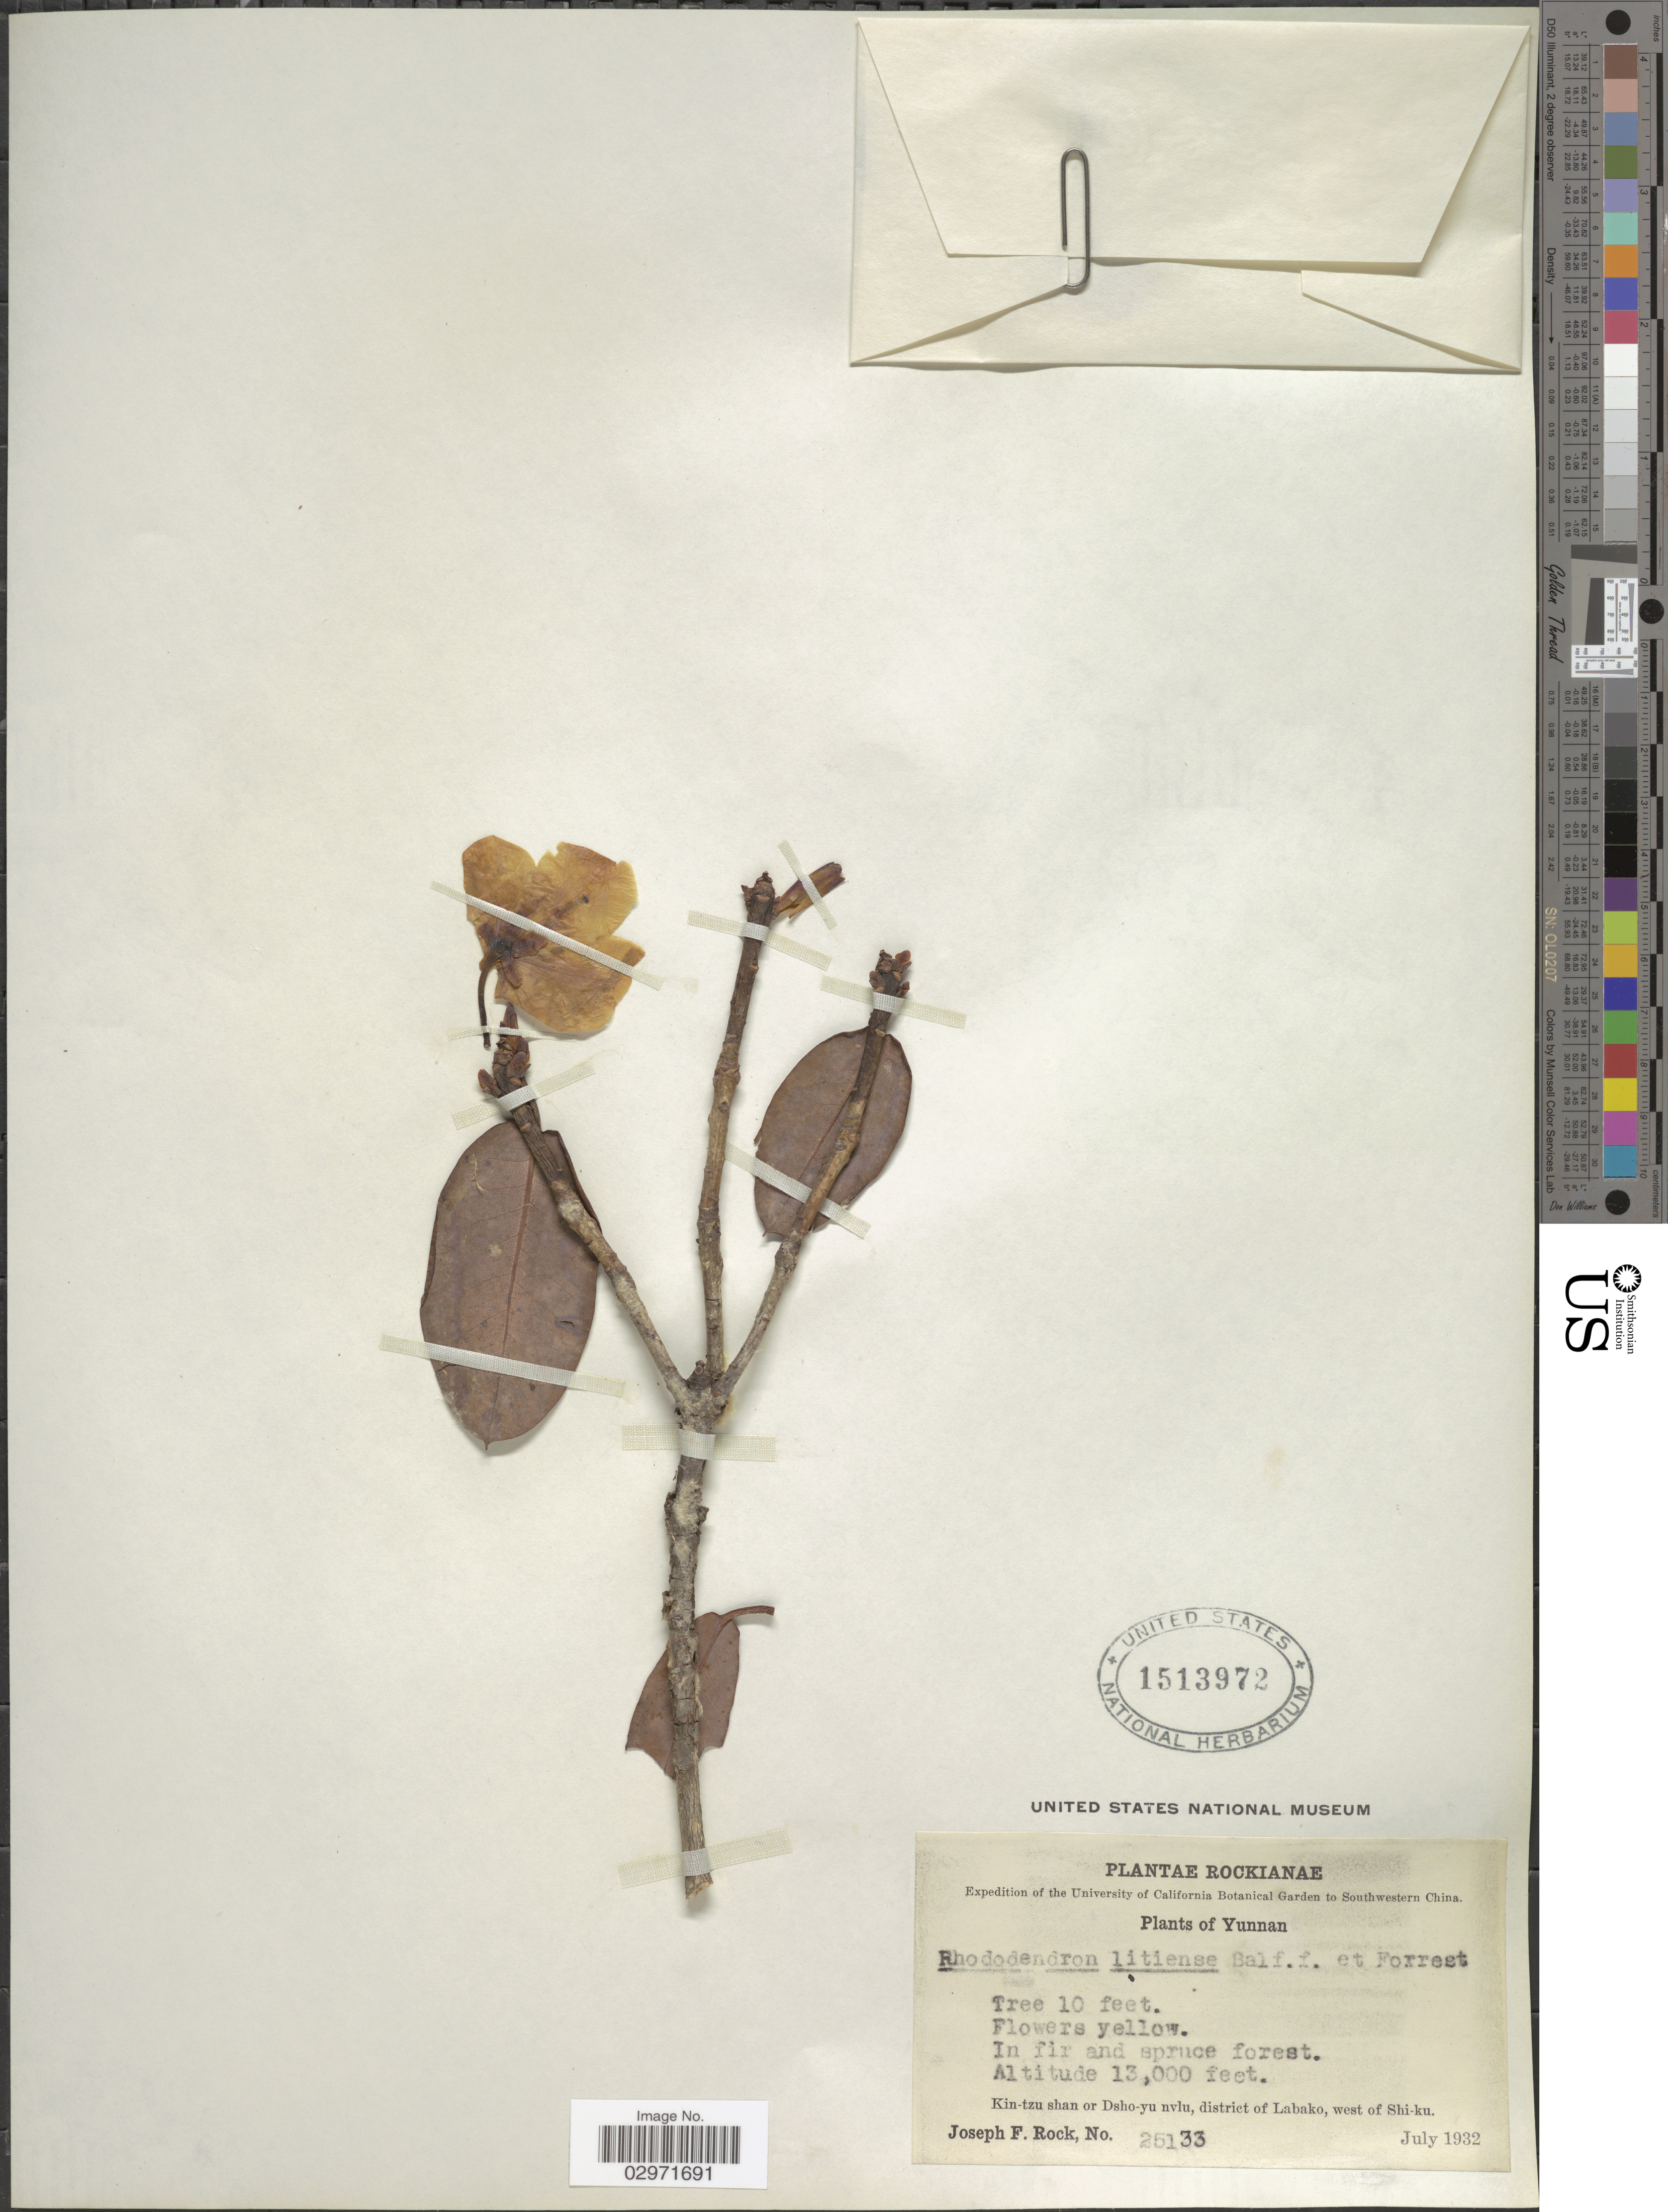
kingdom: Plantae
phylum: Tracheophyta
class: Magnoliopsida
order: Ericales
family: Ericaceae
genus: Rhododendron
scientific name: Rhododendron litiense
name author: Balf. f. & Forrest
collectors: J. F. Rock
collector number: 25133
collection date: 1932-07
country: China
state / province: Yunnan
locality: Southwestern China. Kin-tzu shan or Dsho-yu nvlu, district of Labako, west of Shi-ku.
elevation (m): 3962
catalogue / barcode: US 1513972